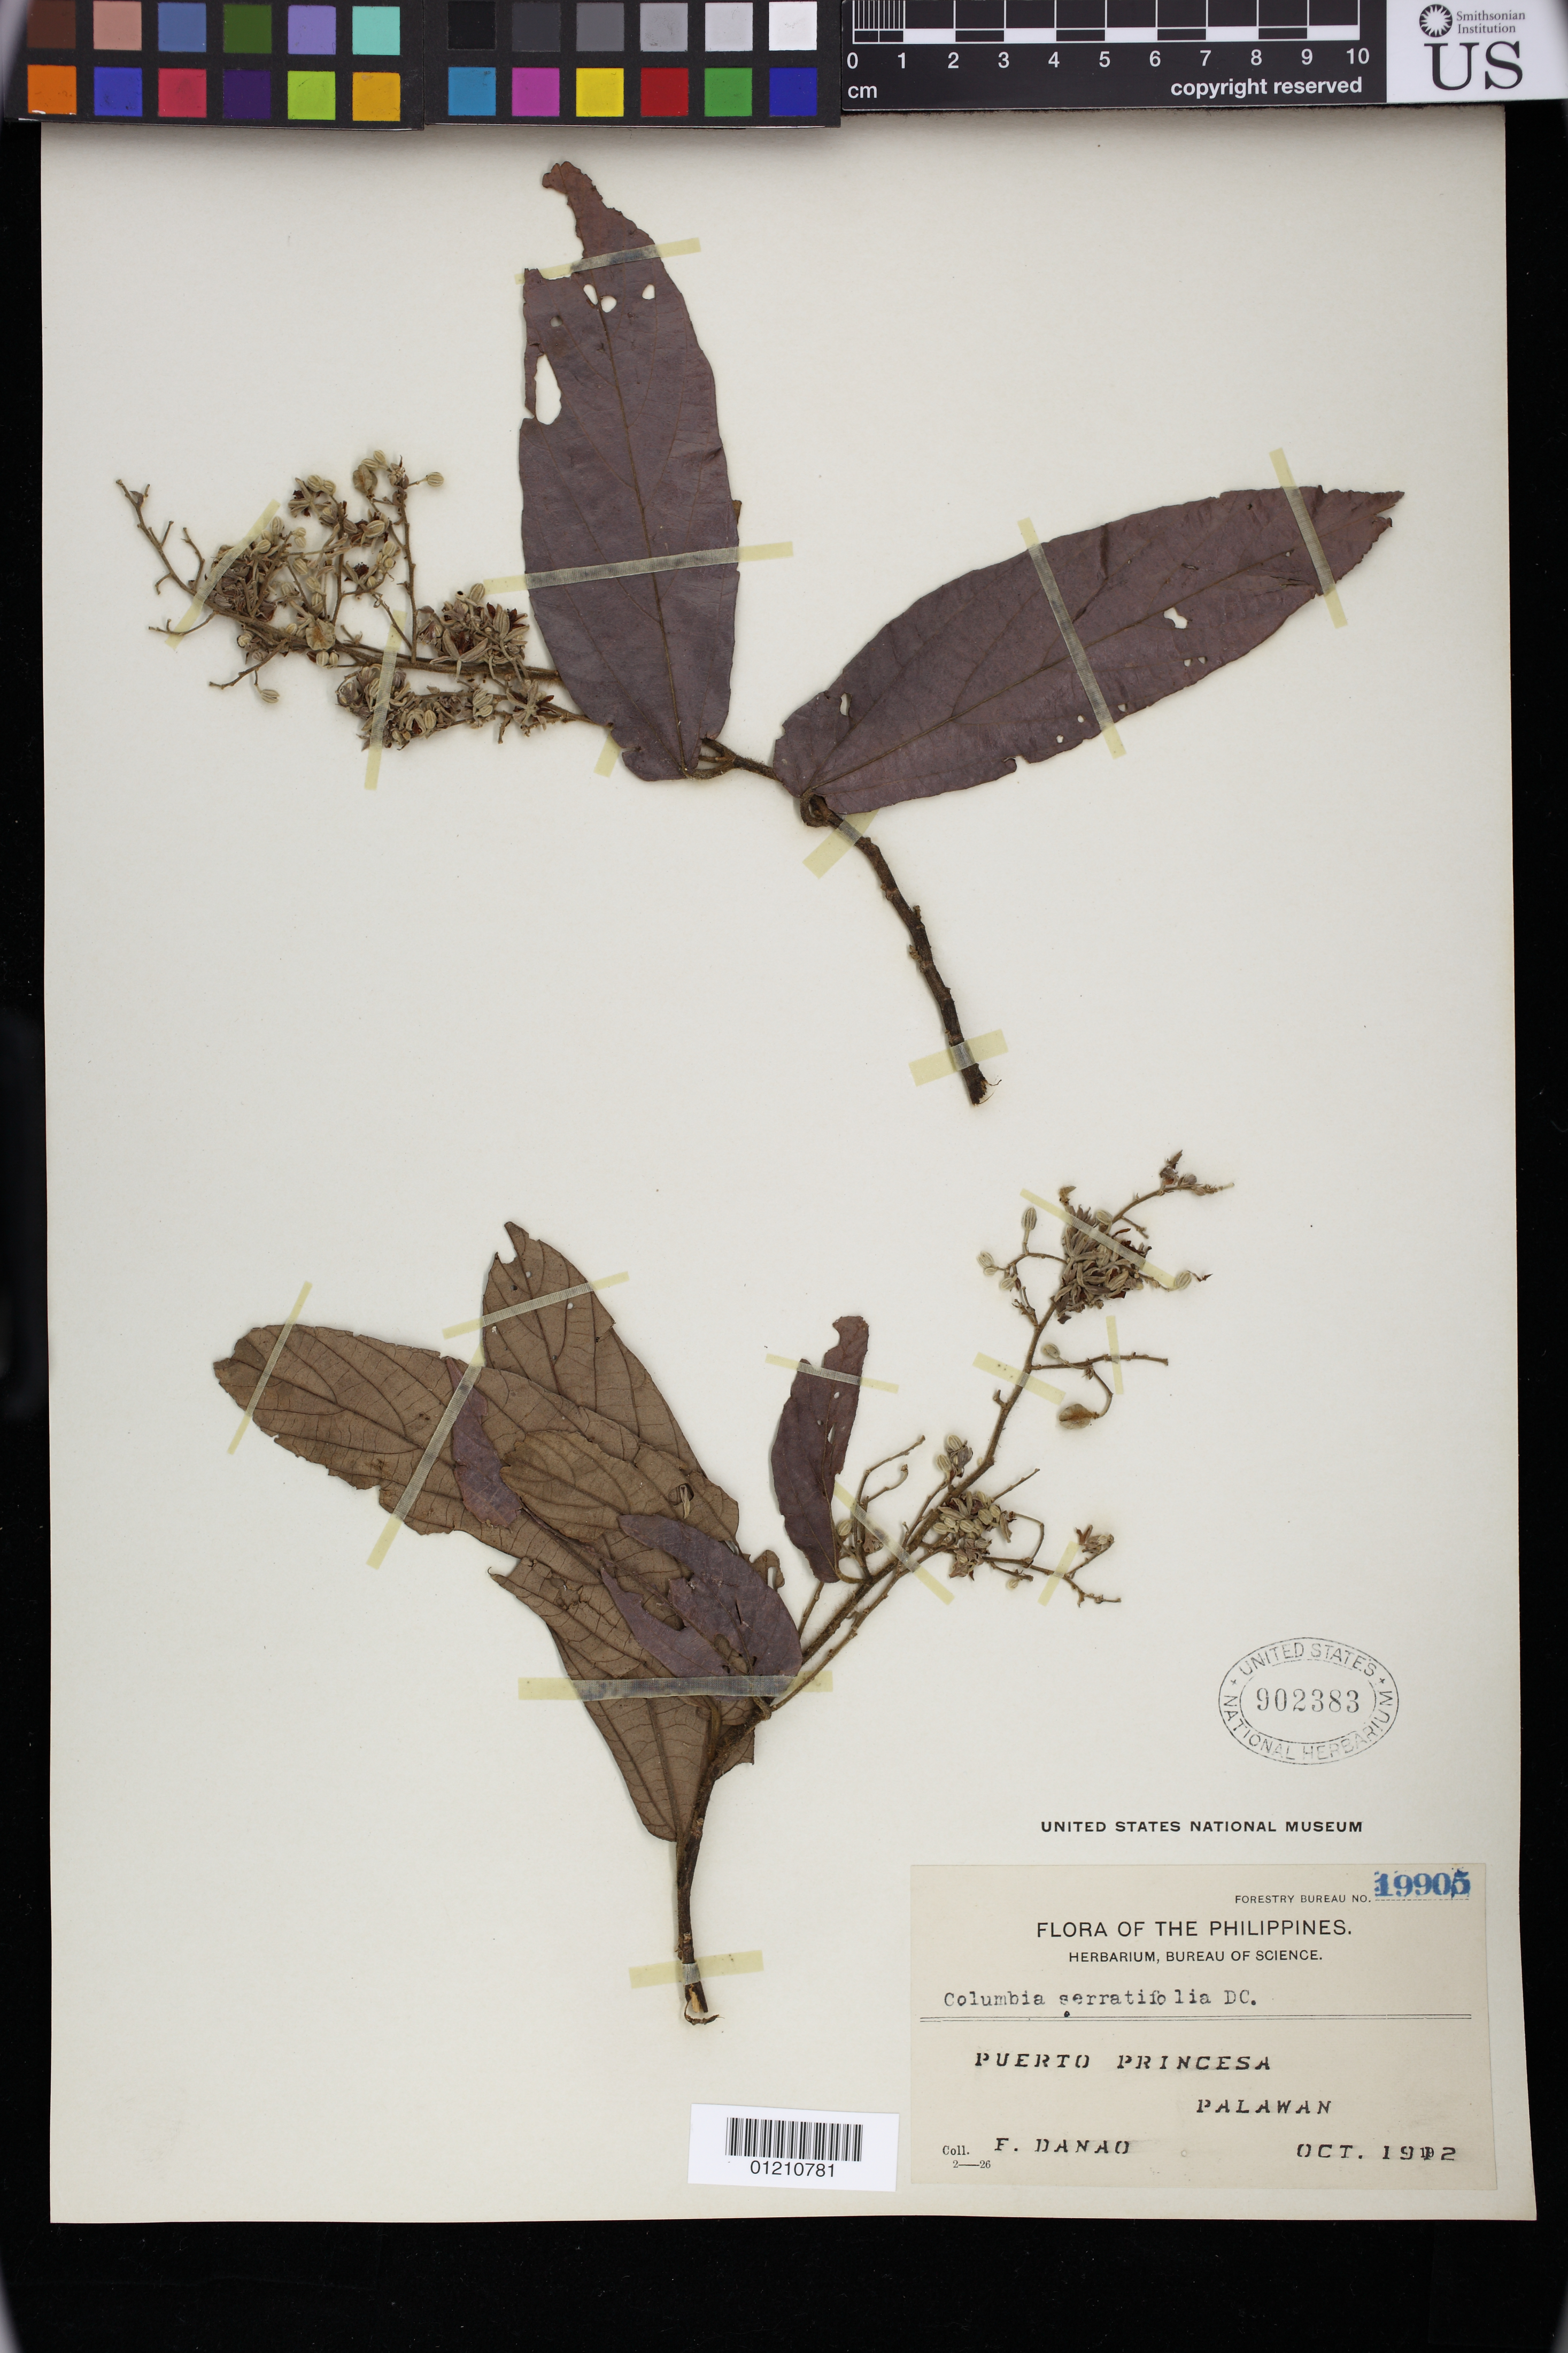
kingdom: Plantae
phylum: Tracheophyta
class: Magnoliopsida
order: Malvales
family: Malvaceae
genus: Colona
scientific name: Colona serratifolia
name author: Cav.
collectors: F. Danao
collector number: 19905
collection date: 1912-10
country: Philippines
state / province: Mimaropa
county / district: Palawan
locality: Puerto Princesa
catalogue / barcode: US 902383